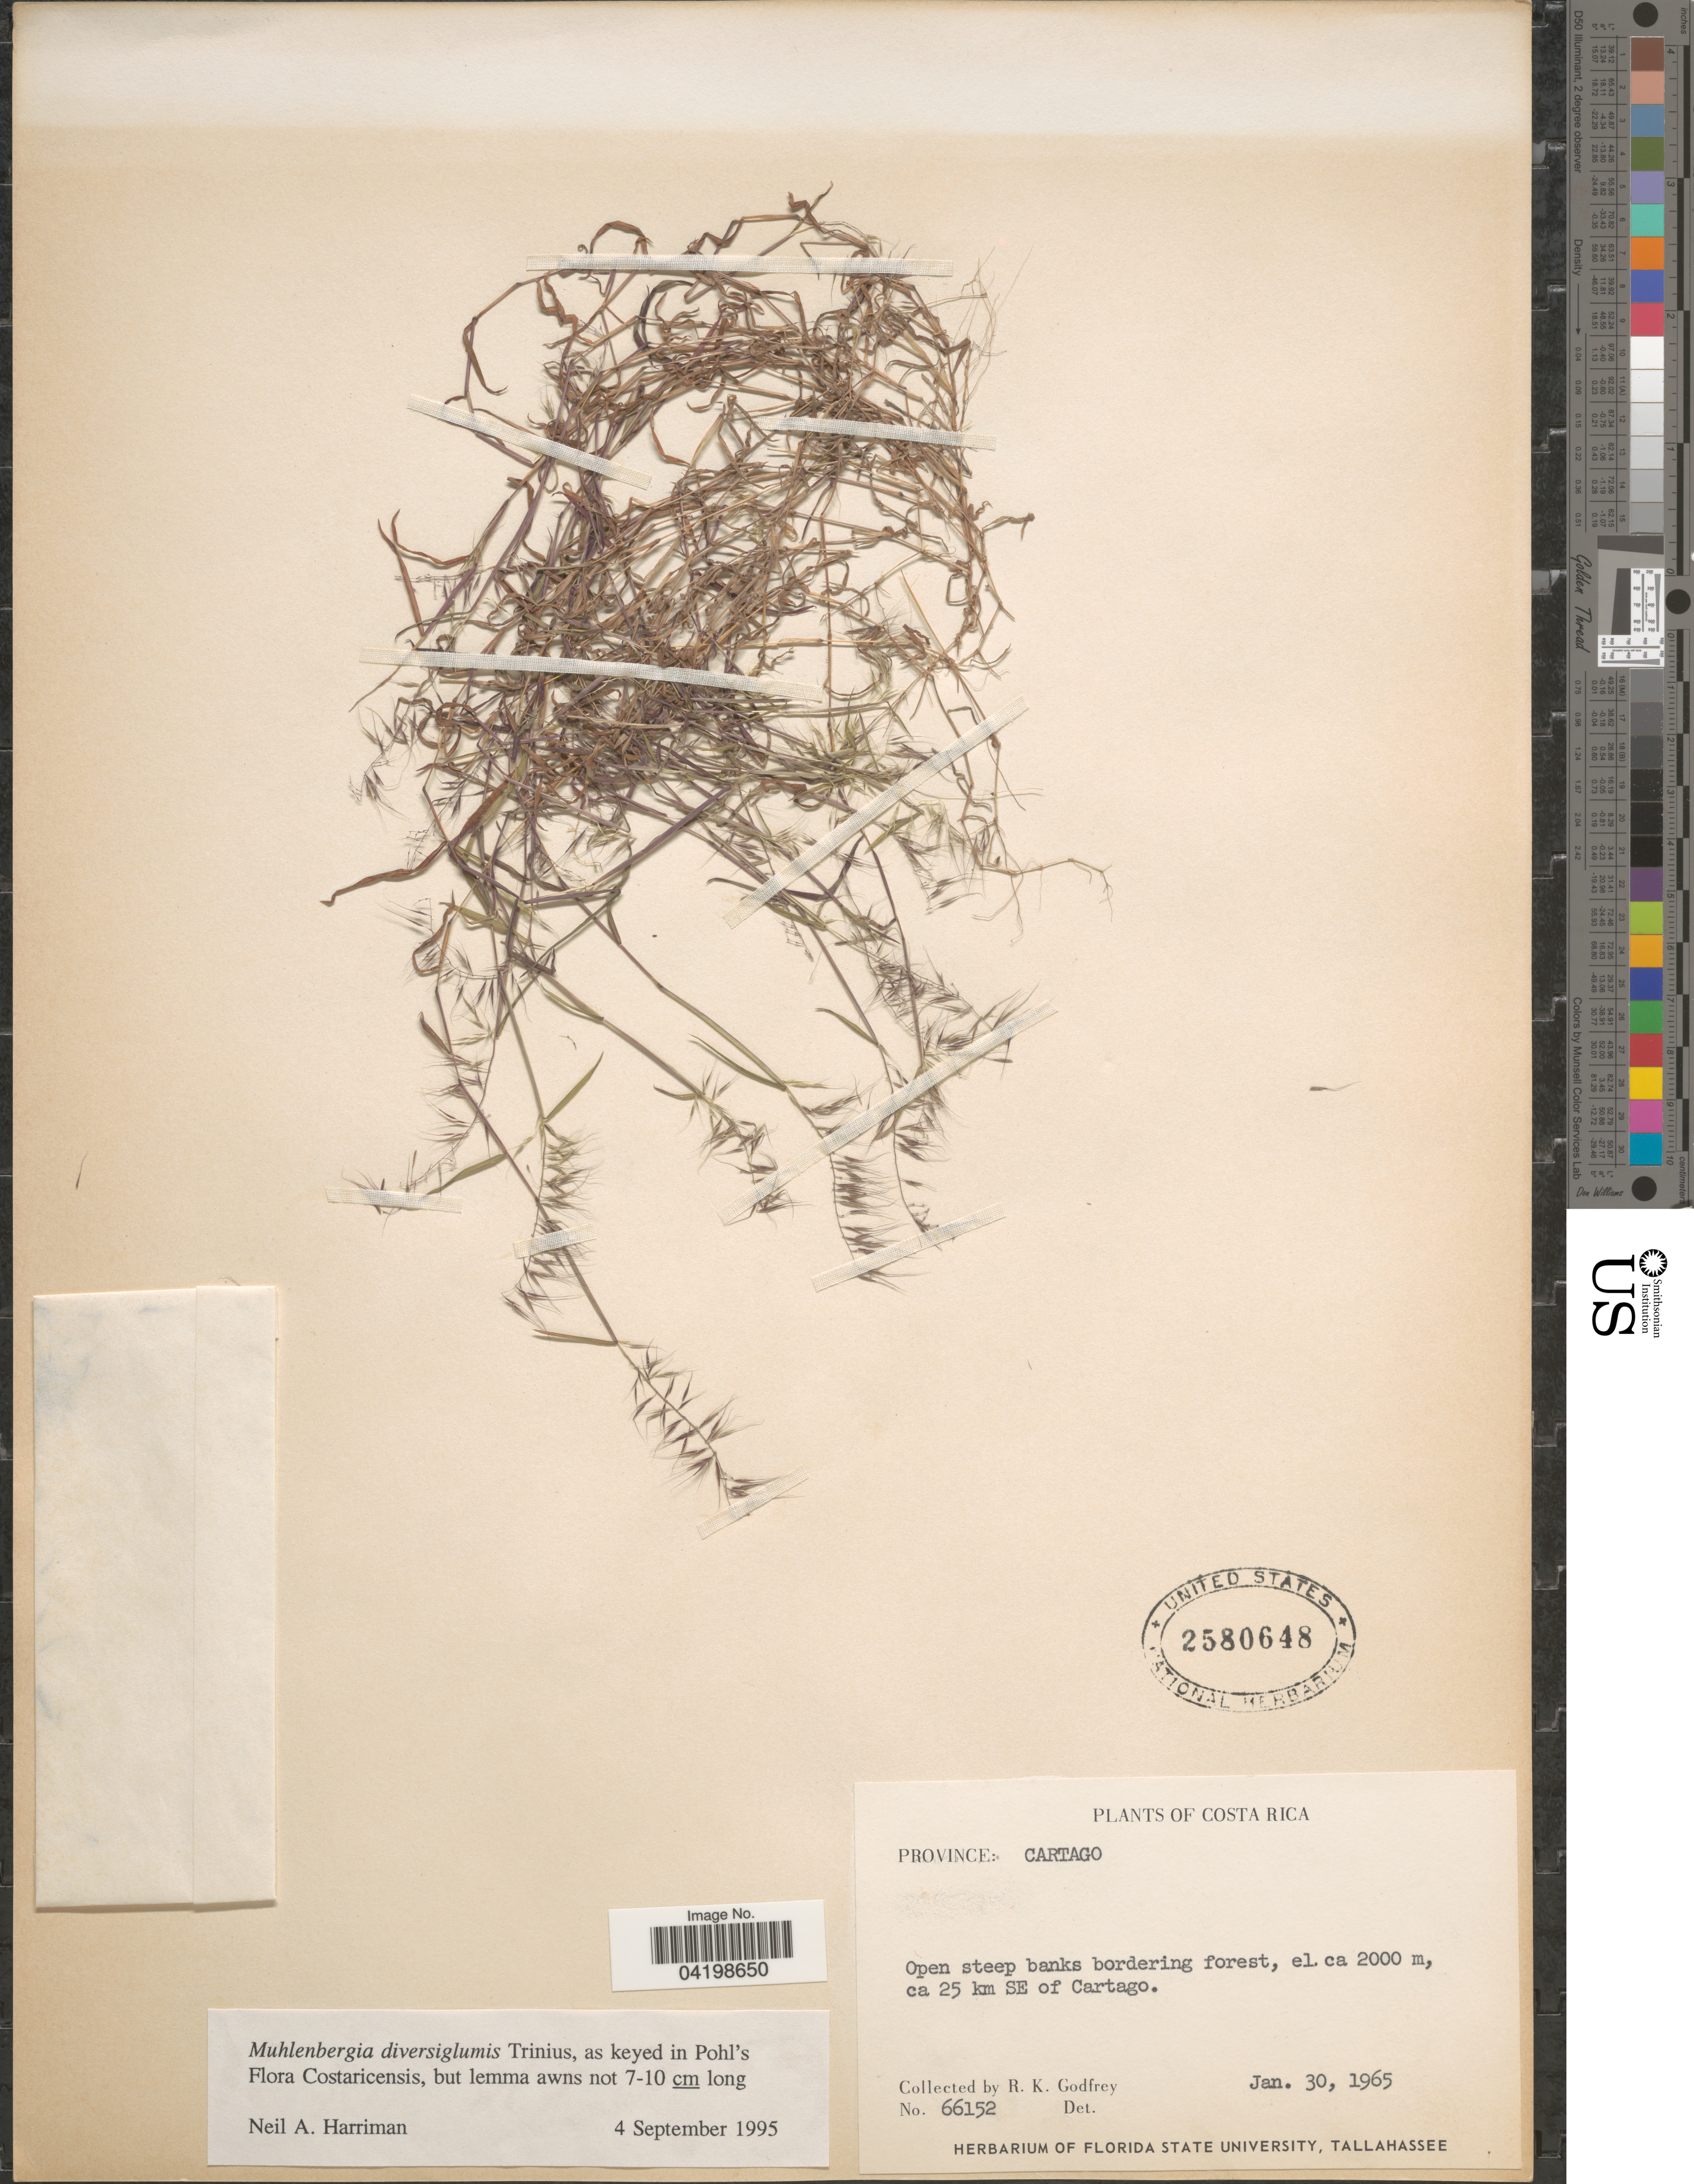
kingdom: Plantae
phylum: Tracheophyta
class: Liliopsida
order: Poales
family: Poaceae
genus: Muhlenbergia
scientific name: Muhlenbergia diversiglumis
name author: Trin.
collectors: R. K. Godfrey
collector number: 66152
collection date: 1965-01-30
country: Costa Rica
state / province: Cartago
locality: Open steep banks bordering forest, ca. 25 km SE of Cartago.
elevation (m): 2000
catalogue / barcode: US 2580648